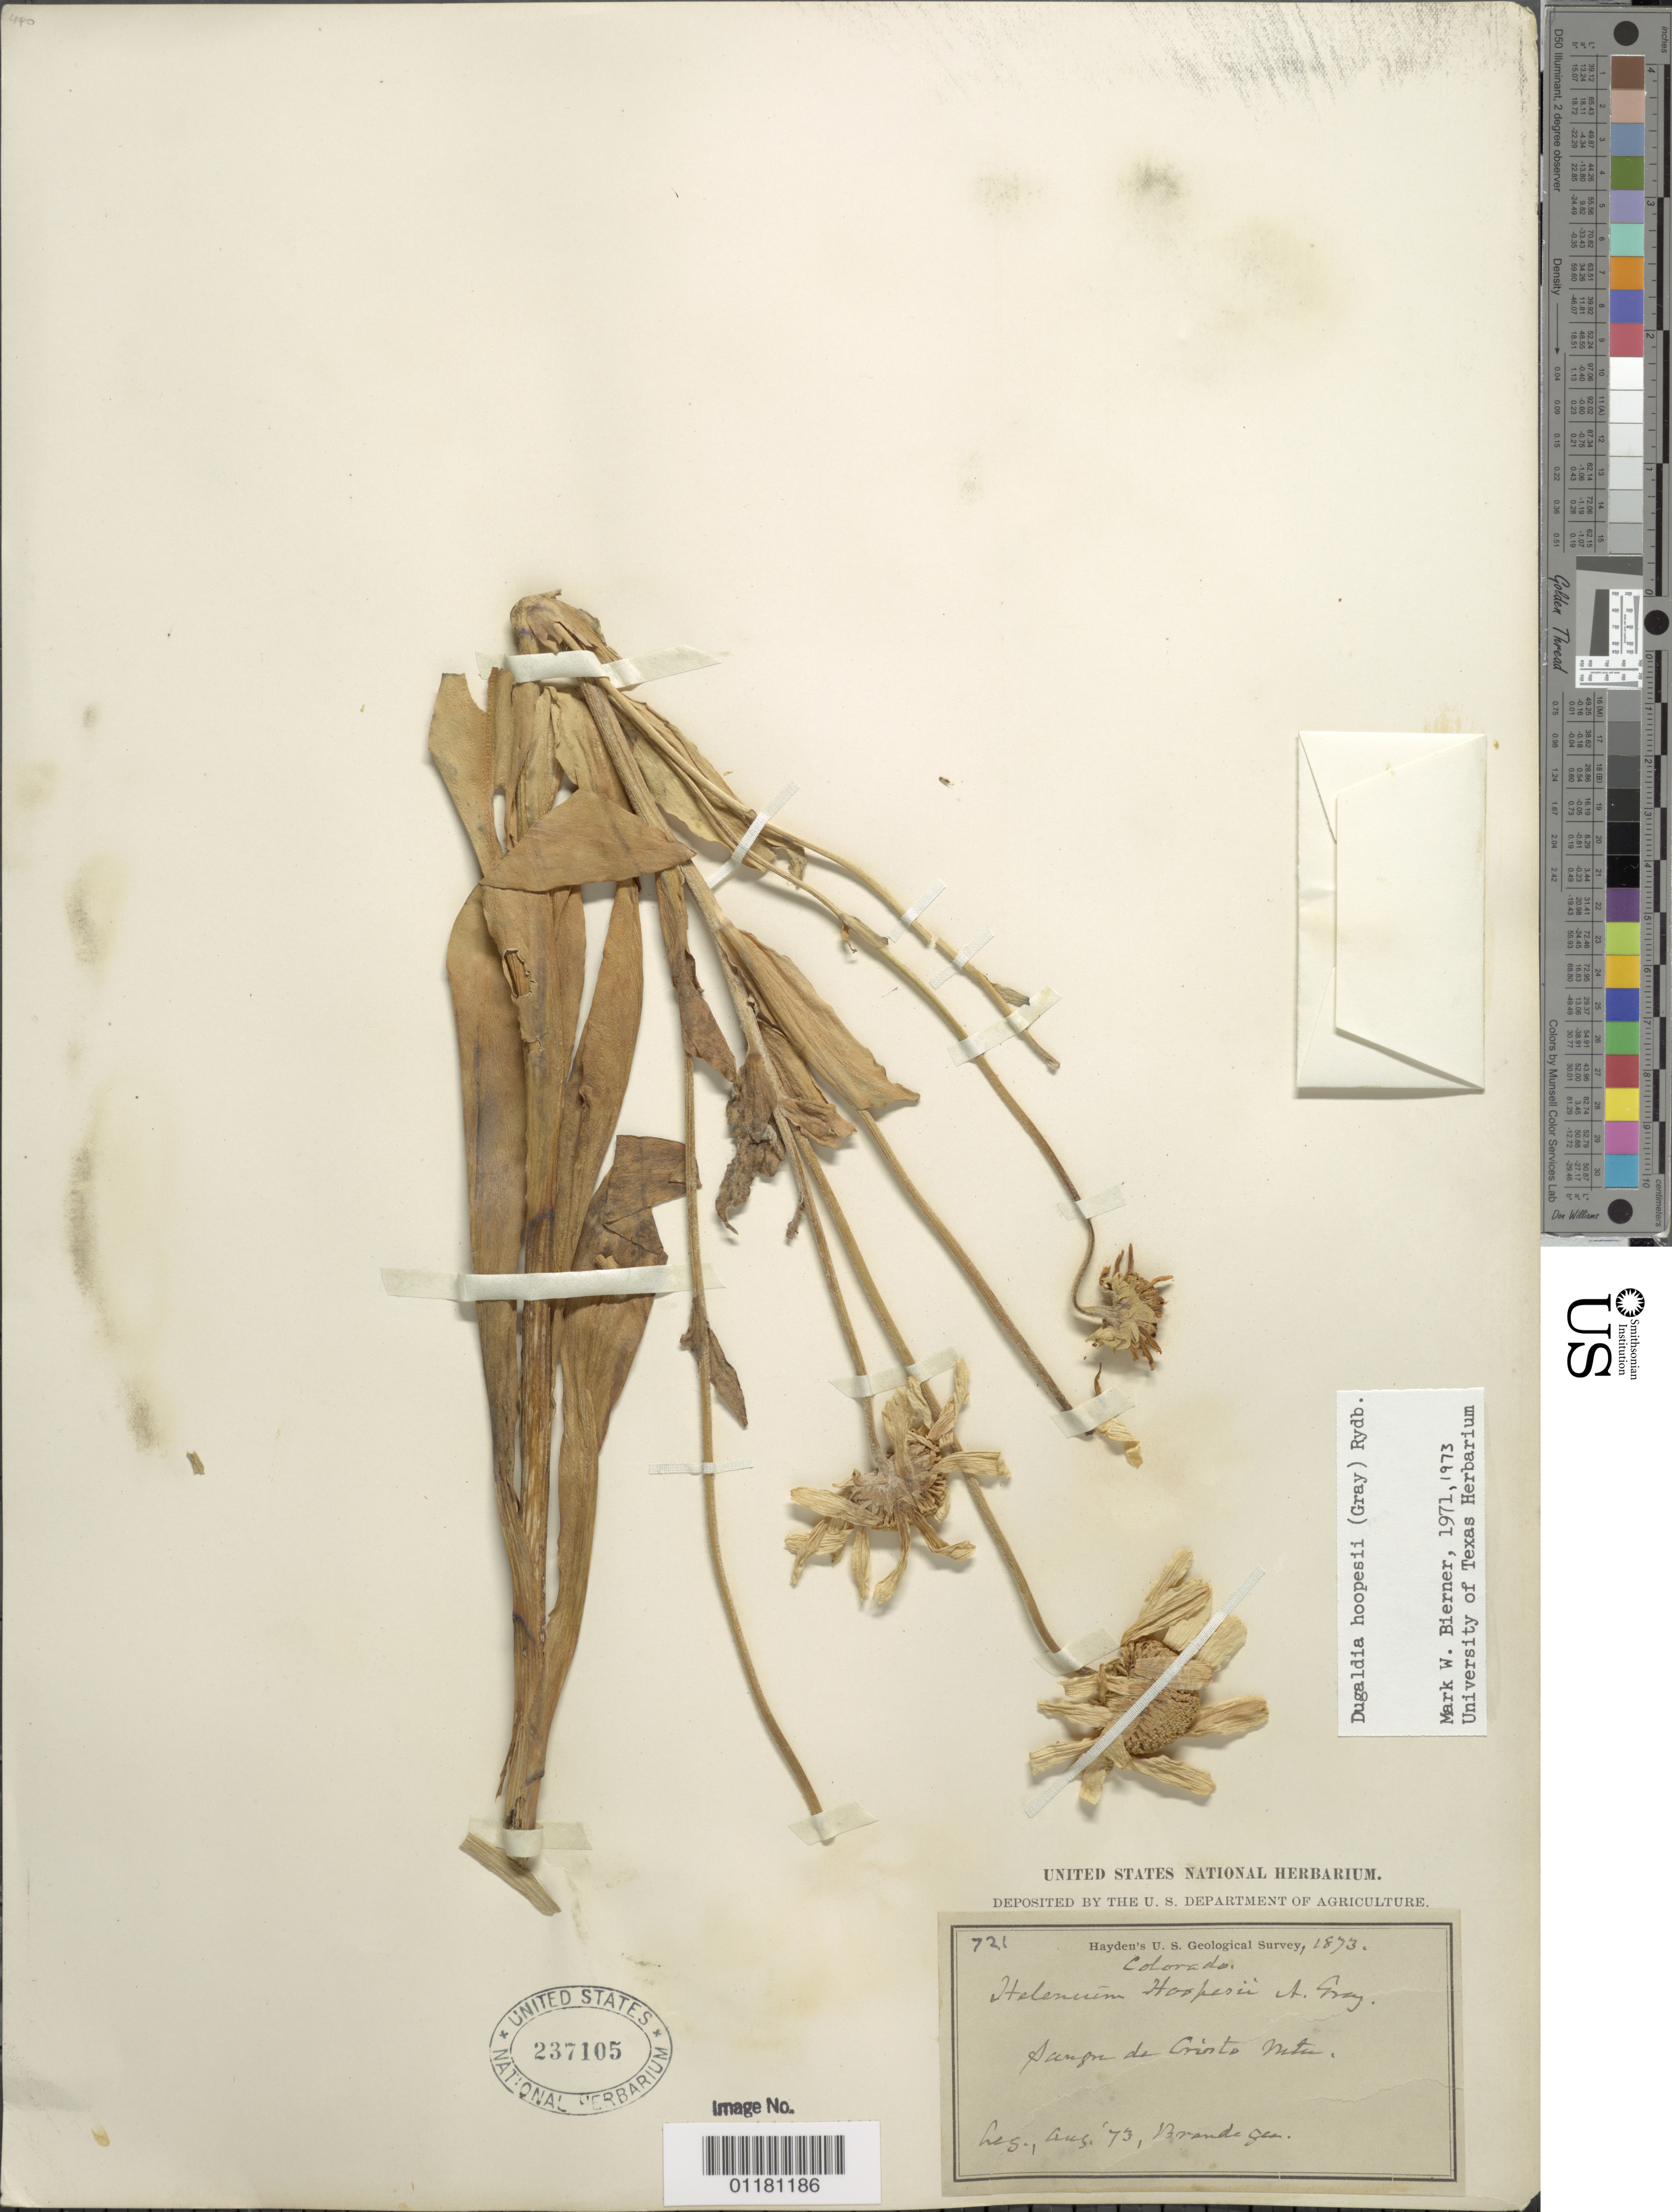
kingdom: Plantae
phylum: Tracheophyta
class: Magnoliopsida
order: Asterales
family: Asteraceae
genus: Dugaldia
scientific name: Dugaldia hoopesii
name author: (A. Gray) Rydb.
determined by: Bierner, M. W.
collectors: J. S. Brandegee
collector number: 721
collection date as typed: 1873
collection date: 1873-08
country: United States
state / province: Colorado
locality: Sangre de Cristo Mts.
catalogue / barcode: US 237105